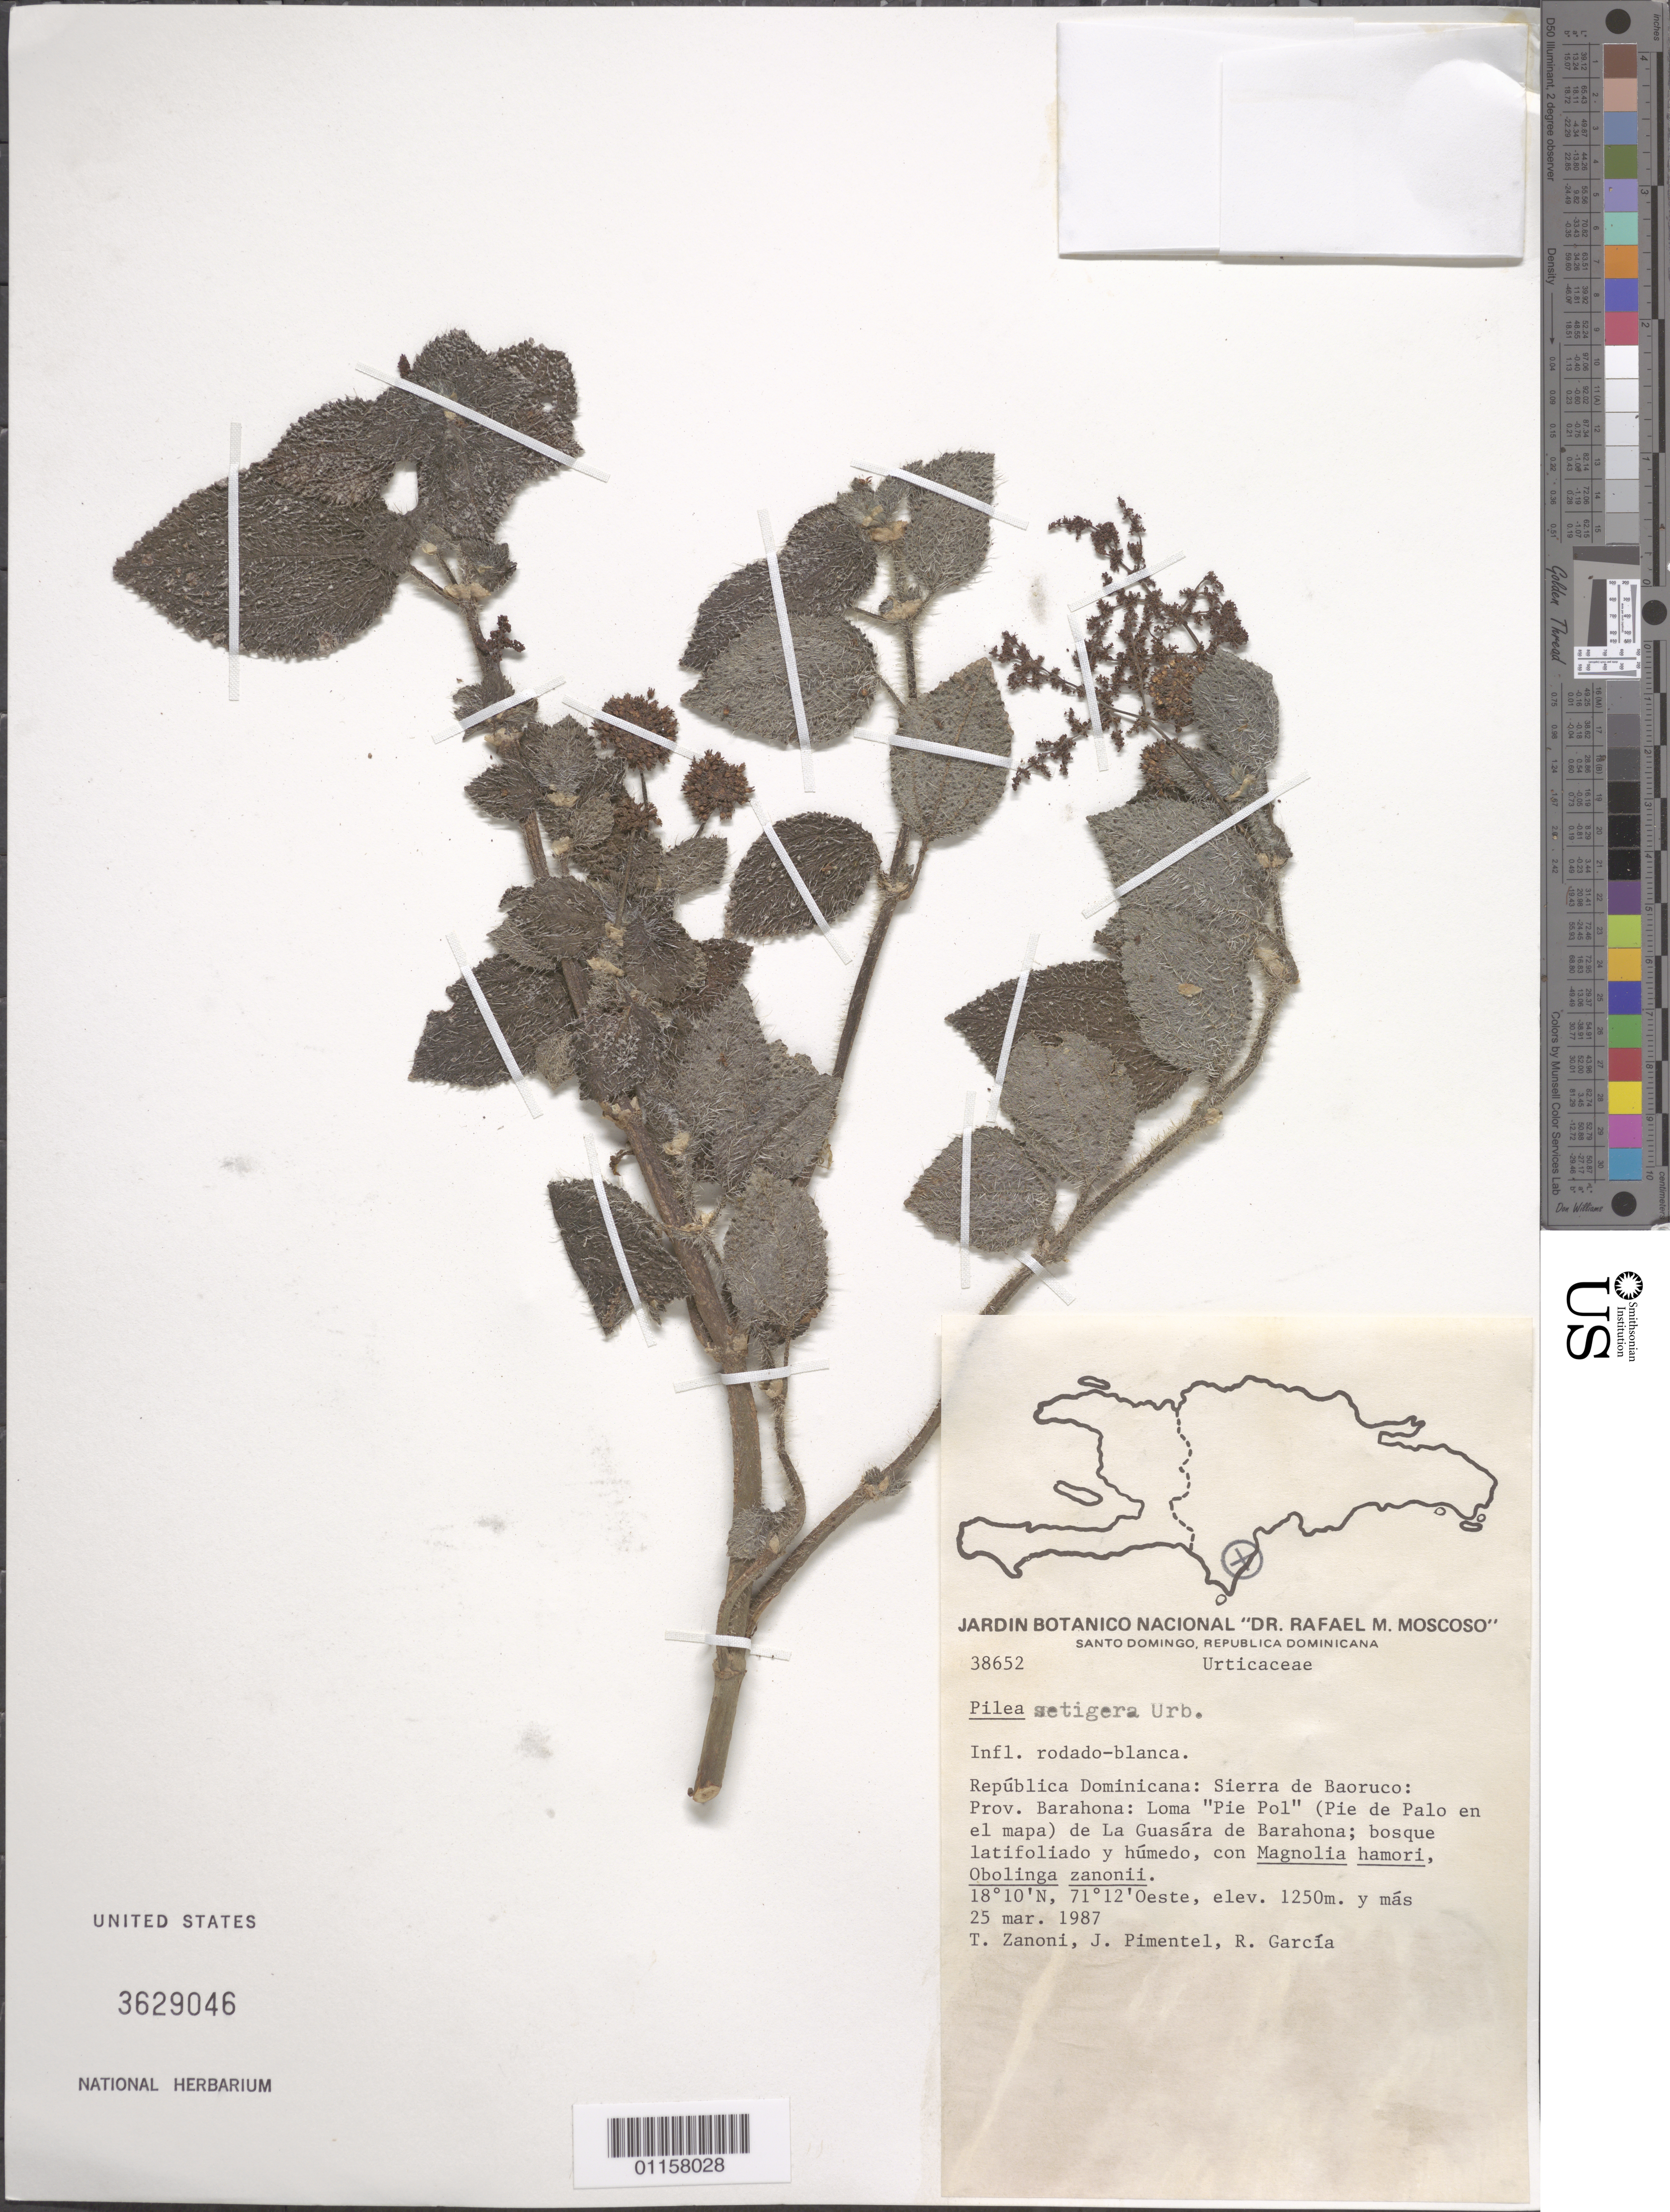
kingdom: Plantae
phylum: Tracheophyta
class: Magnoliopsida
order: Rosales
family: Urticaceae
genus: Pilea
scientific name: Pilea setigera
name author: Urb.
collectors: T. A. Zanoni, J. Pimentel & R. G. García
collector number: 38652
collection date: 1987-03-25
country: Dominican Republic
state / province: Barahona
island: Hispaniola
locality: Sierra de Baoruco, Loma "Pie Pol" (Pie de Palo en el mapa) de La Guasára de Barahona.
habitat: Bosque latifoliado y húmedo, con Magnolia hamori, Obolinga zanonii.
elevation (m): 1250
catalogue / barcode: US 3629046